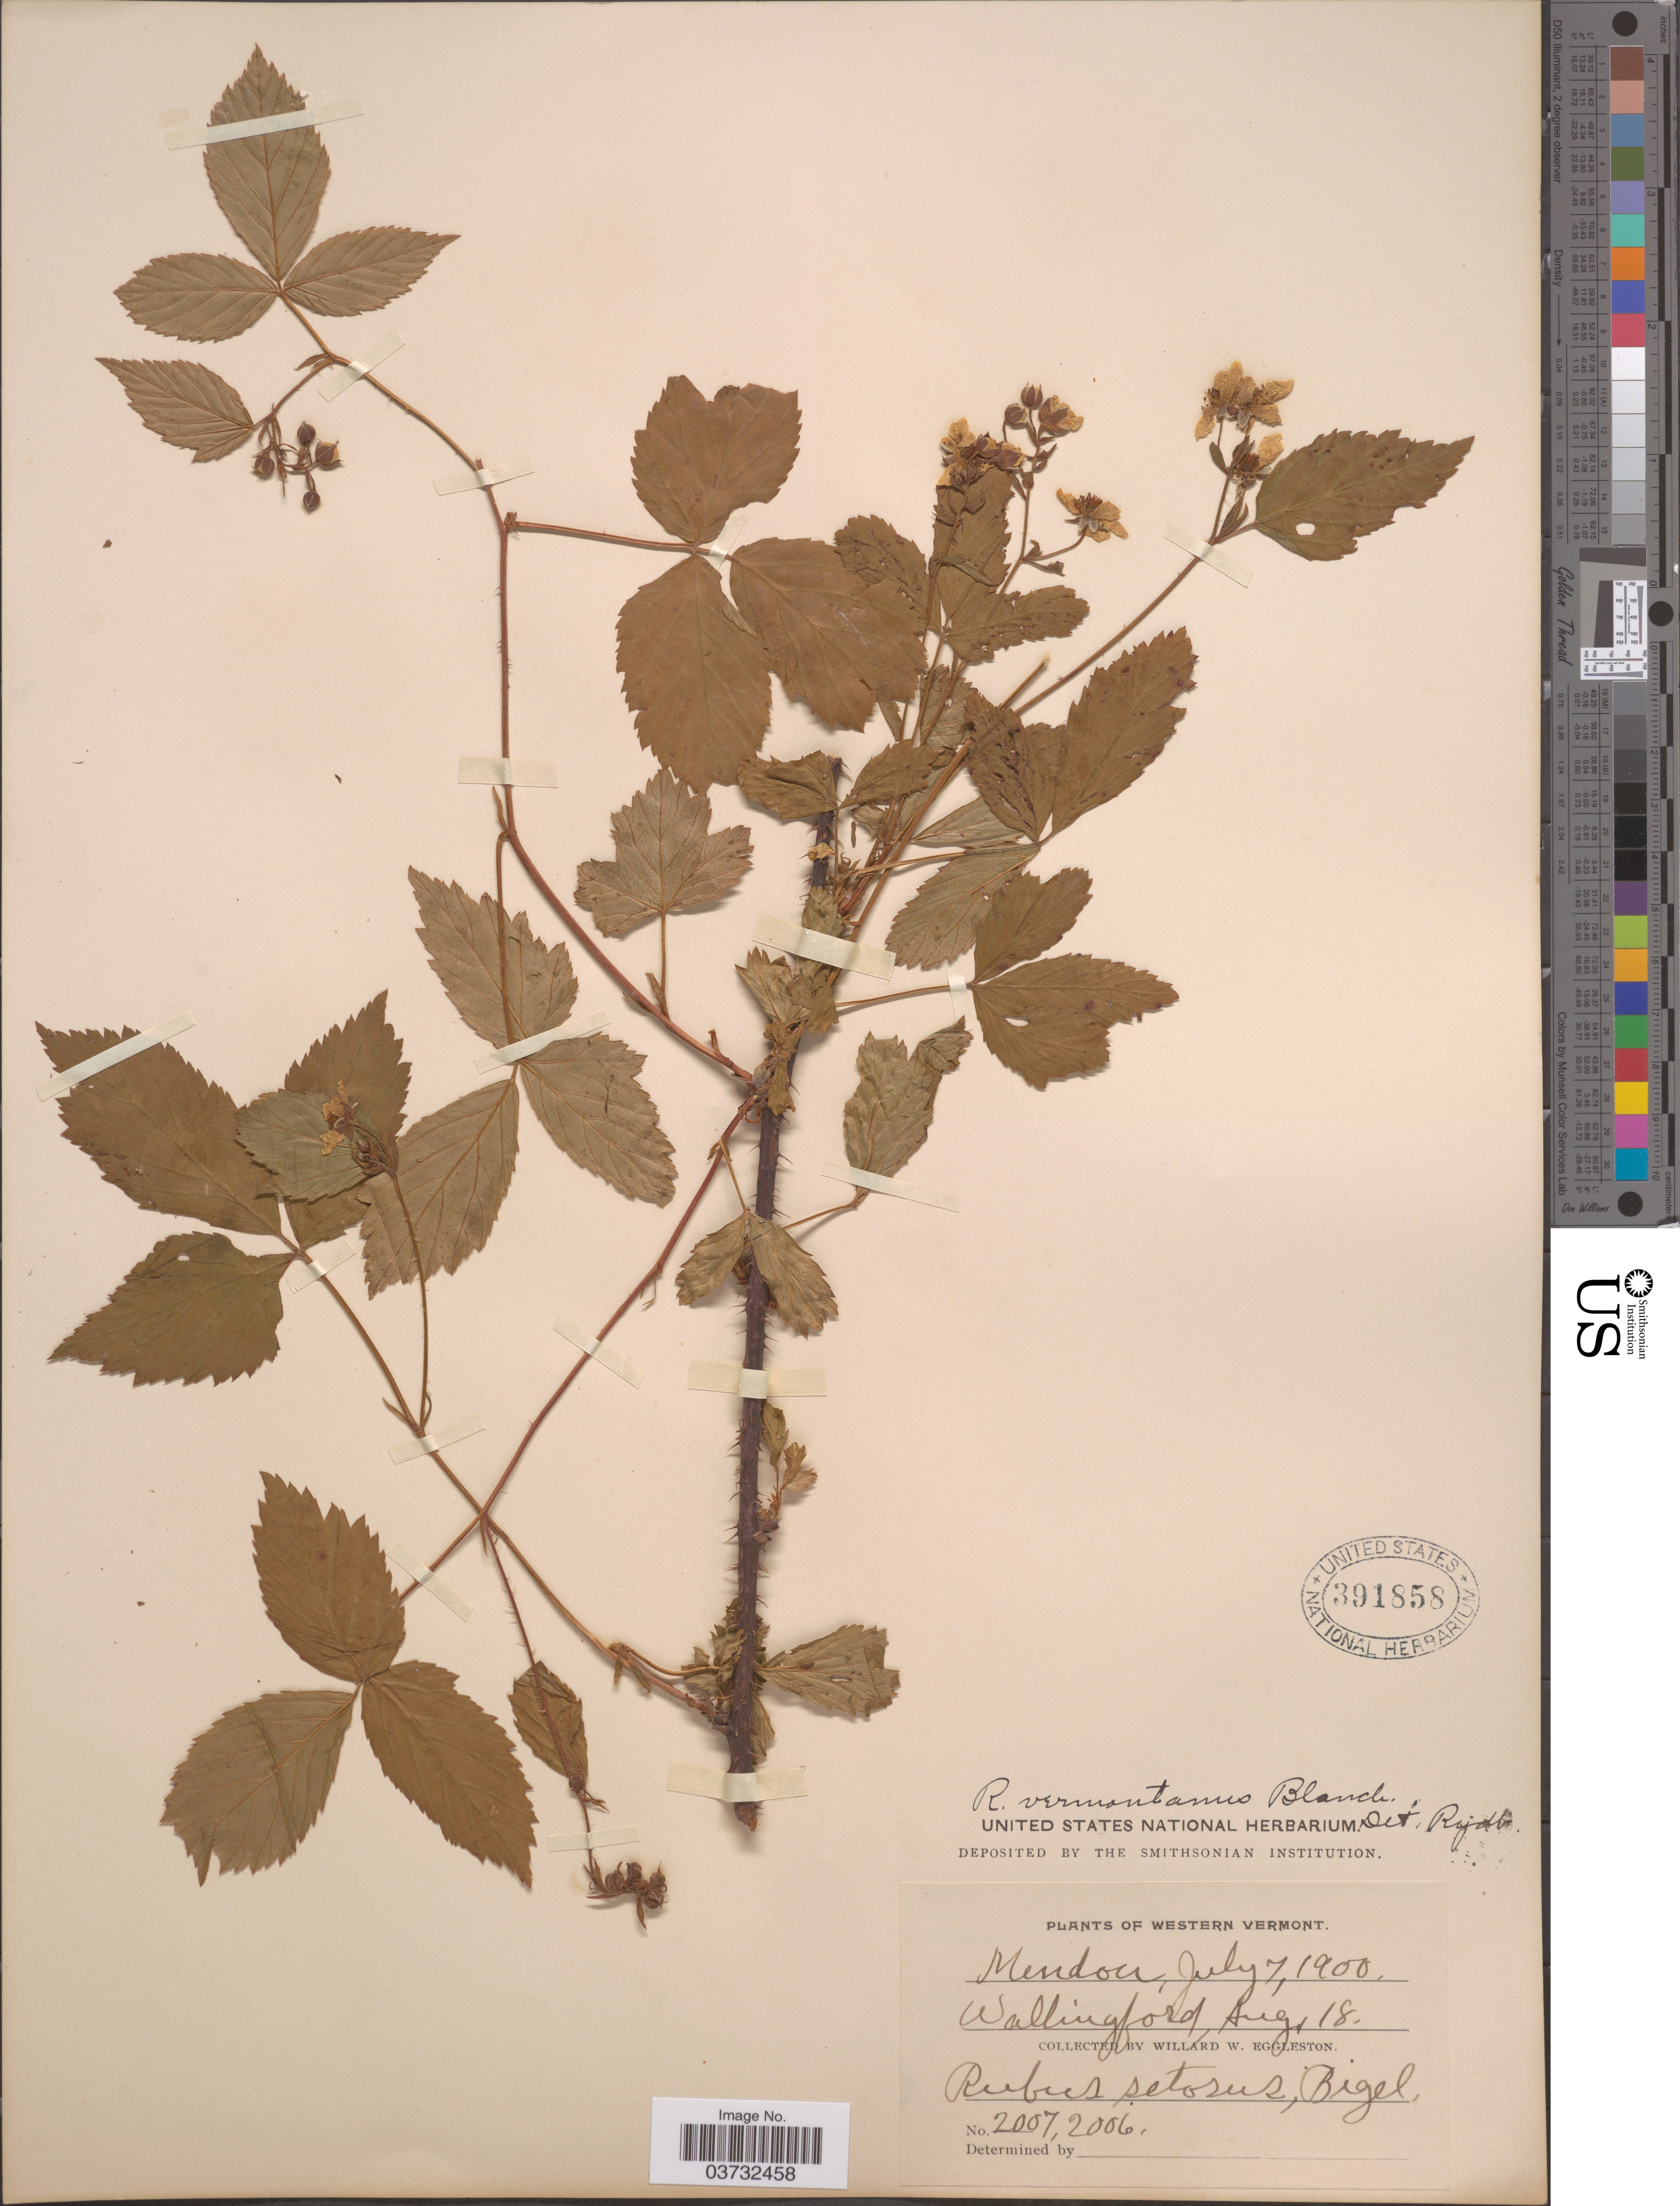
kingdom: Plantae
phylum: Tracheophyta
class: Magnoliopsida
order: Rosales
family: Rosaceae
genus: Rubus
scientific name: Rubus vermontanus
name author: Blanch.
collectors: W. W. Eggleston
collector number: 2007/2006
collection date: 1900-07-07/1900-08-18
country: United States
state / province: Vermont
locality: Western Vermont. Mendou [unsure placement] Wallingford.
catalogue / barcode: US 391858